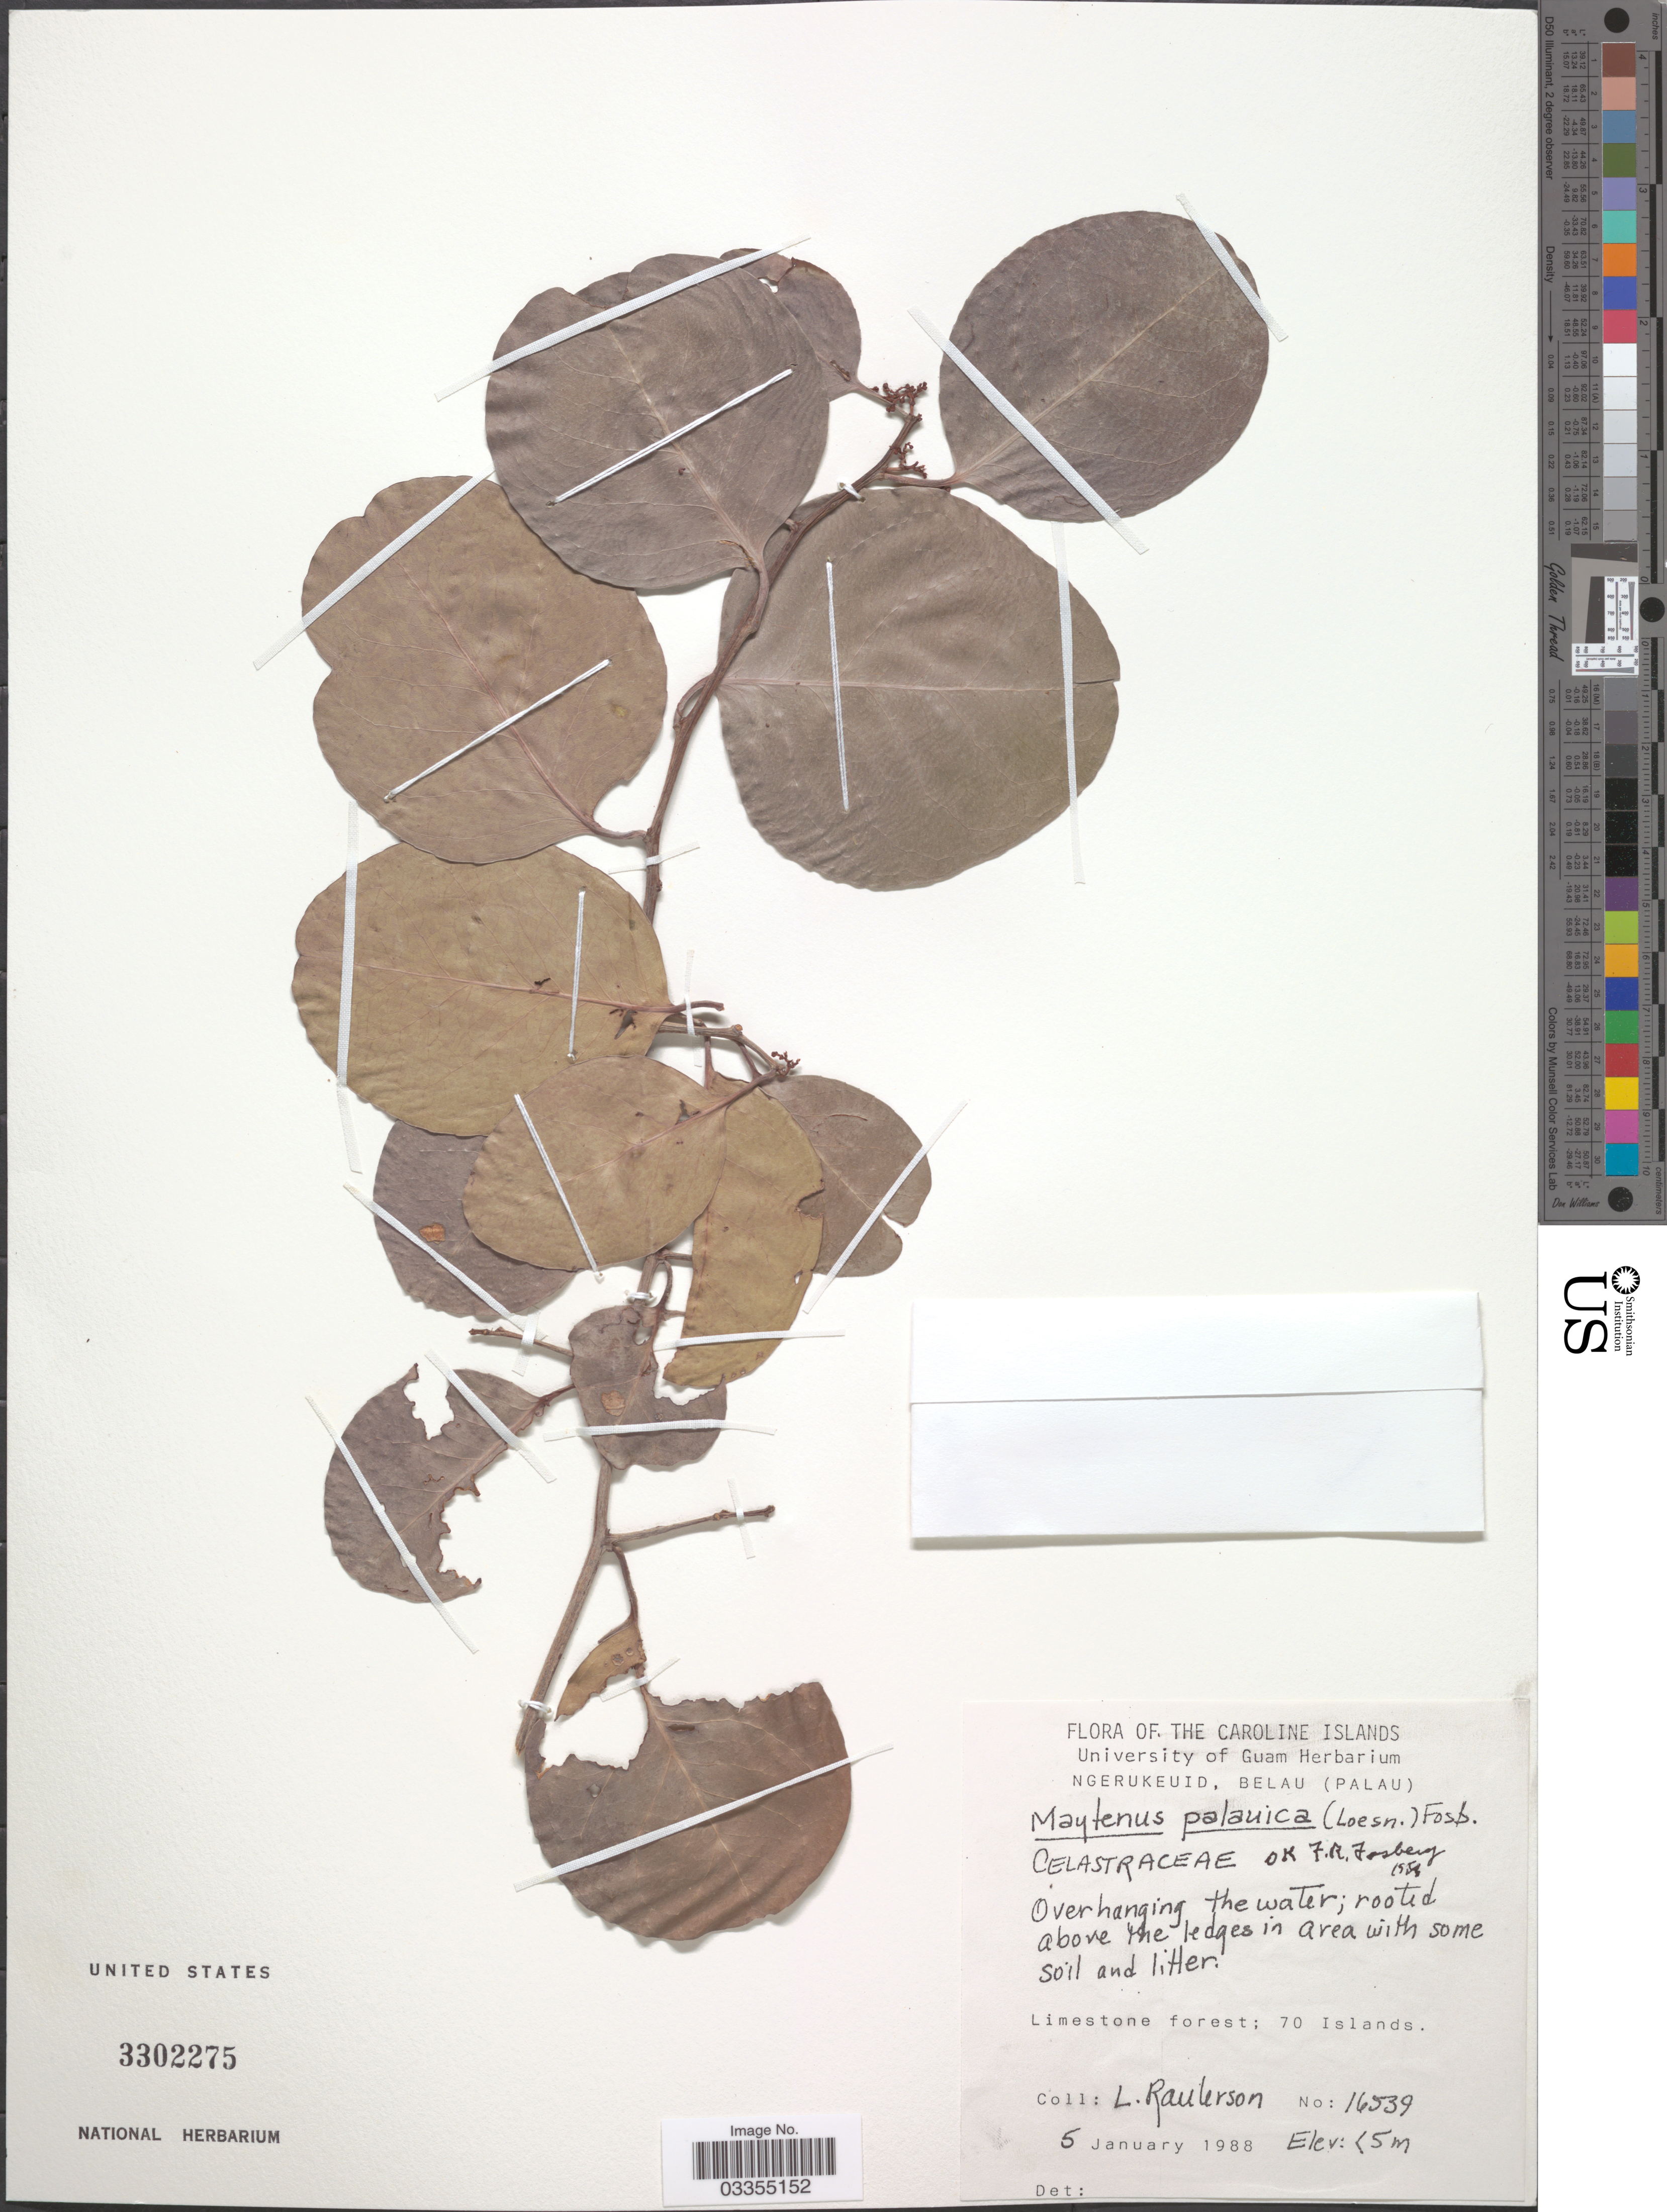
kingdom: Plantae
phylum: Tracheophyta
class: Magnoliopsida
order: Celastrales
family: Celastraceae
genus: Gymnosporia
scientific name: Gymnosporia palauica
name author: Loes.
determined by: Wagner, W. L., (BOT), Smithsonian Institution - National Museum of Natural History (UNITED STATES)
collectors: L. Raulerson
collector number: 16539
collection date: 1988-01-05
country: Palau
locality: The Caroline Islands. Limestone forest: 70 Islands.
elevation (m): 5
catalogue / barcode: US 3302275